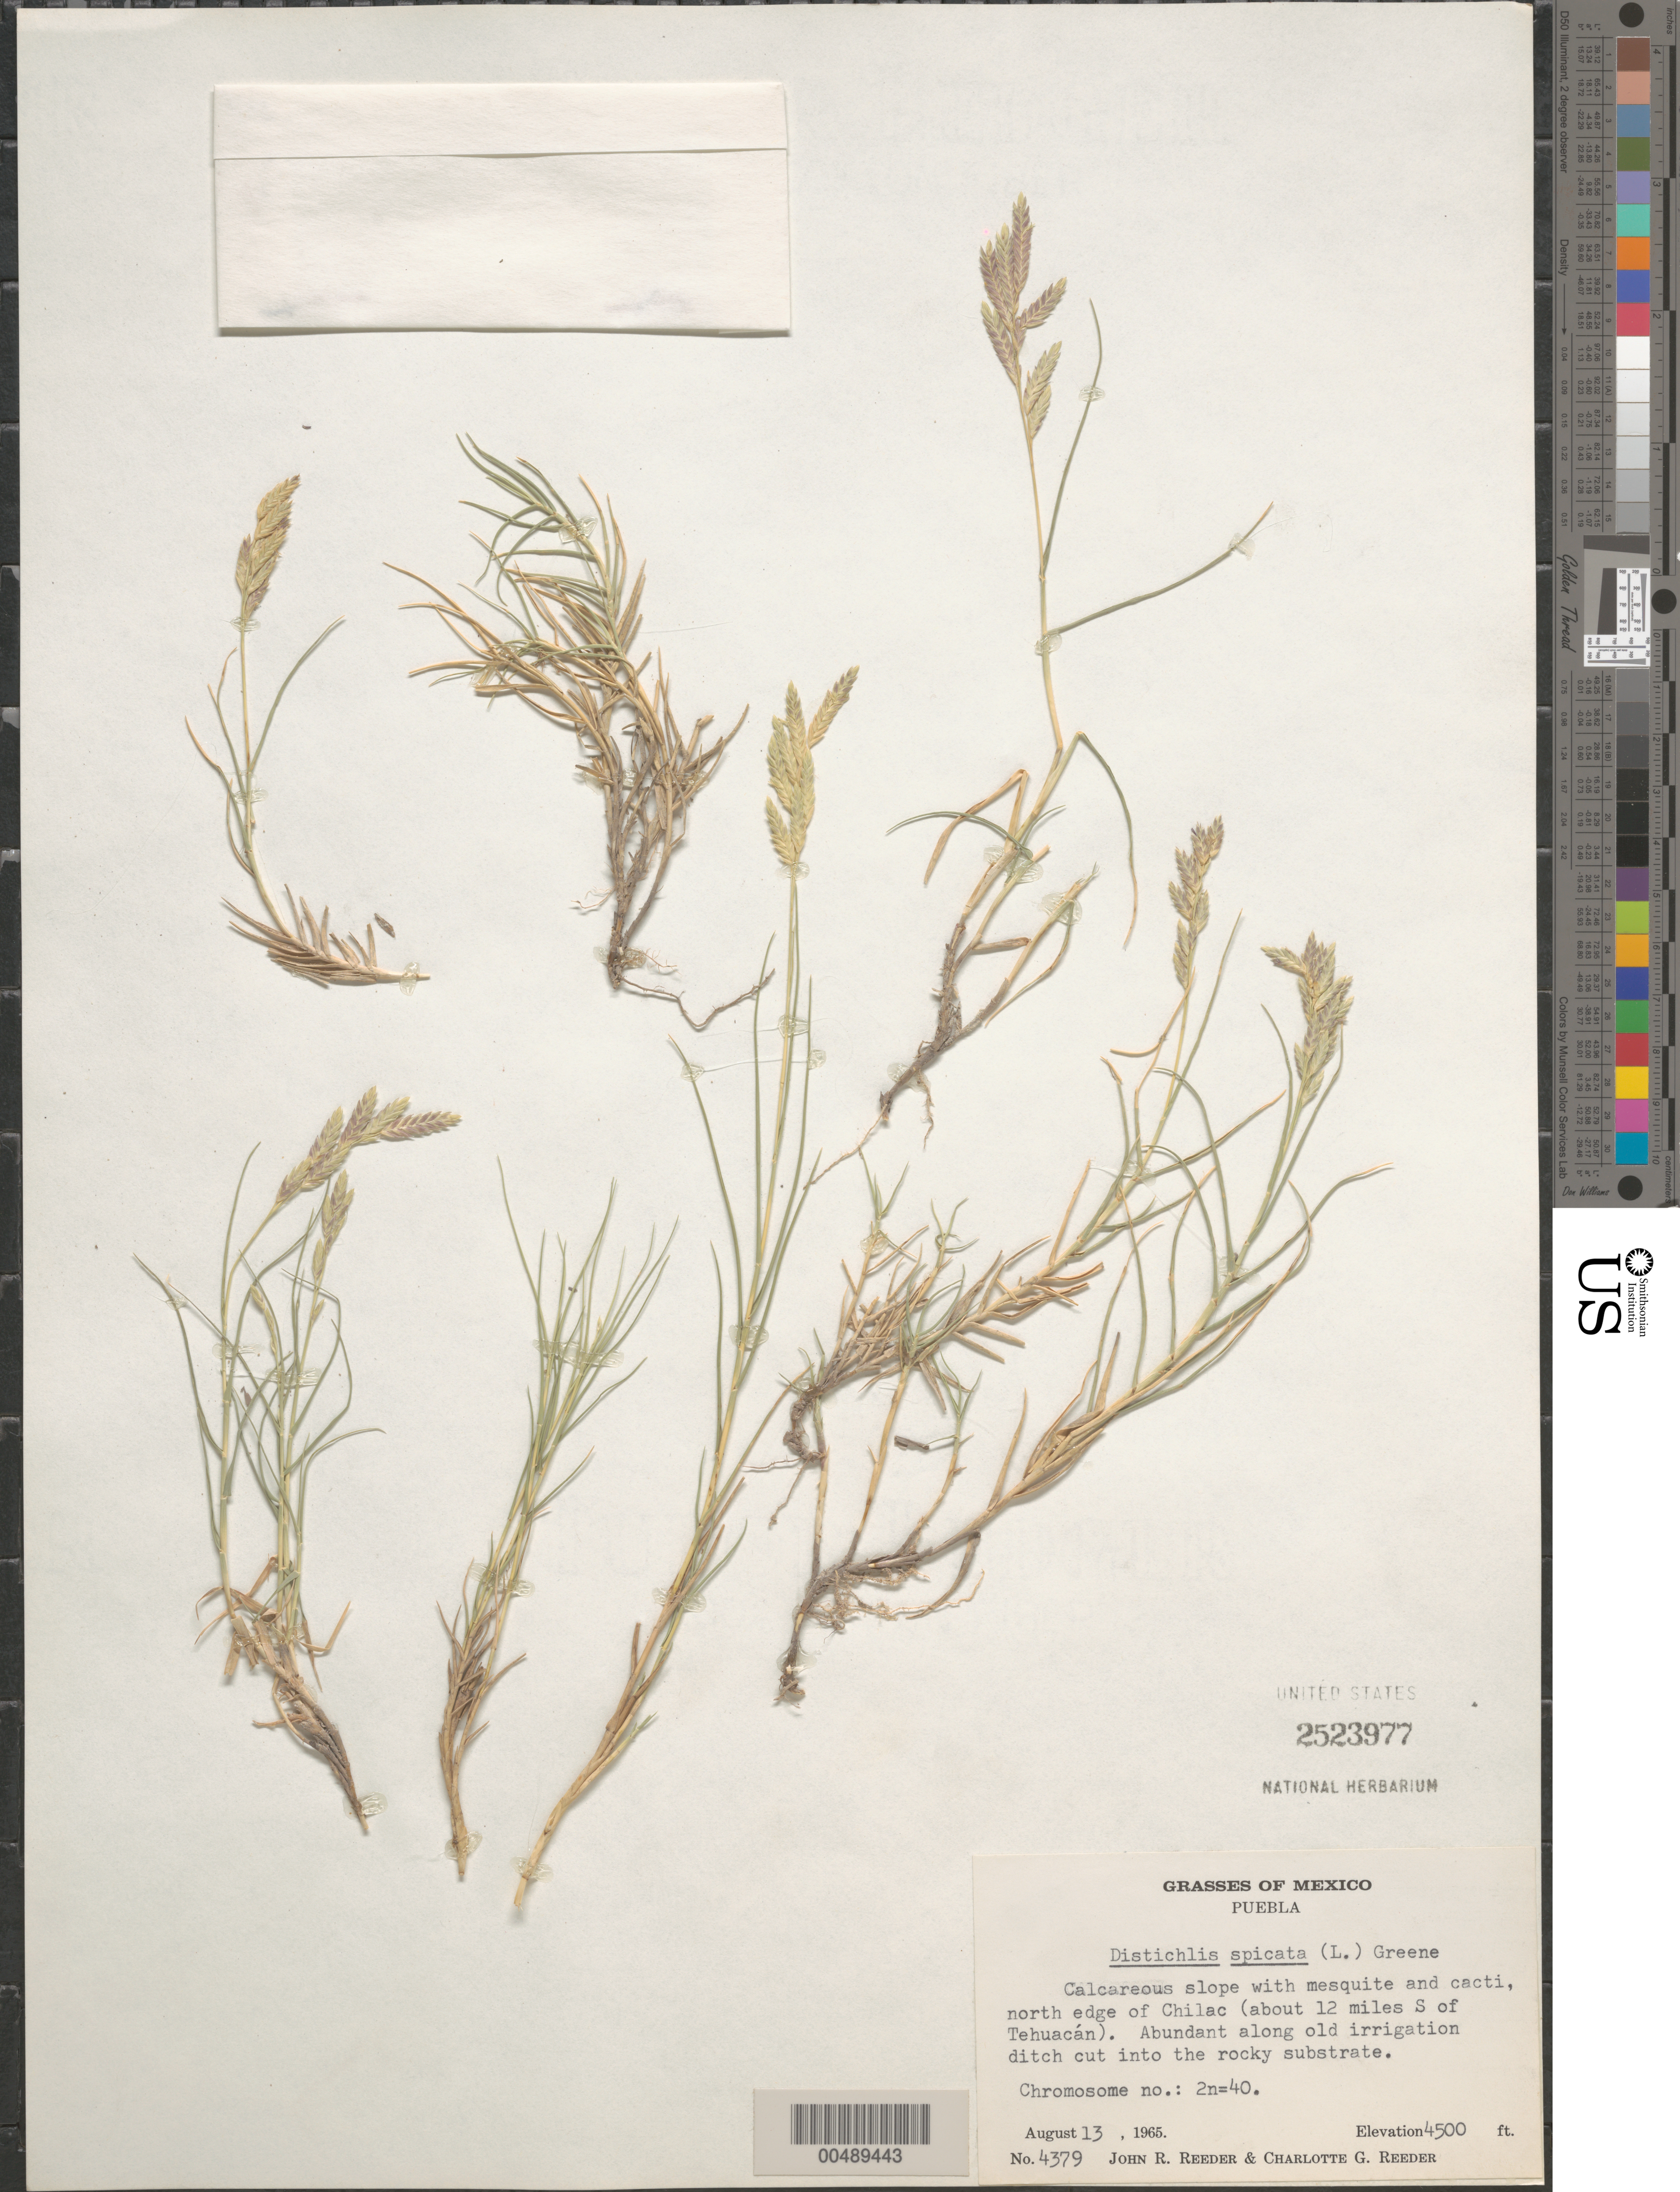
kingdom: Plantae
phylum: Tracheophyta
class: Liliopsida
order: Poales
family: Poaceae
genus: Distichlis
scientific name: Distichlis spicata var. mexicana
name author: Beetle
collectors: J. R. Reeder & C. G. Reeder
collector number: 4379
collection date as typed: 13 Aug 1965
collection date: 1965-08-13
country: Mexico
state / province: Puebla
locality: N edge of Chilac (about 12 mi S of Tehuacán)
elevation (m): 1372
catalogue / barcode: US 2523977